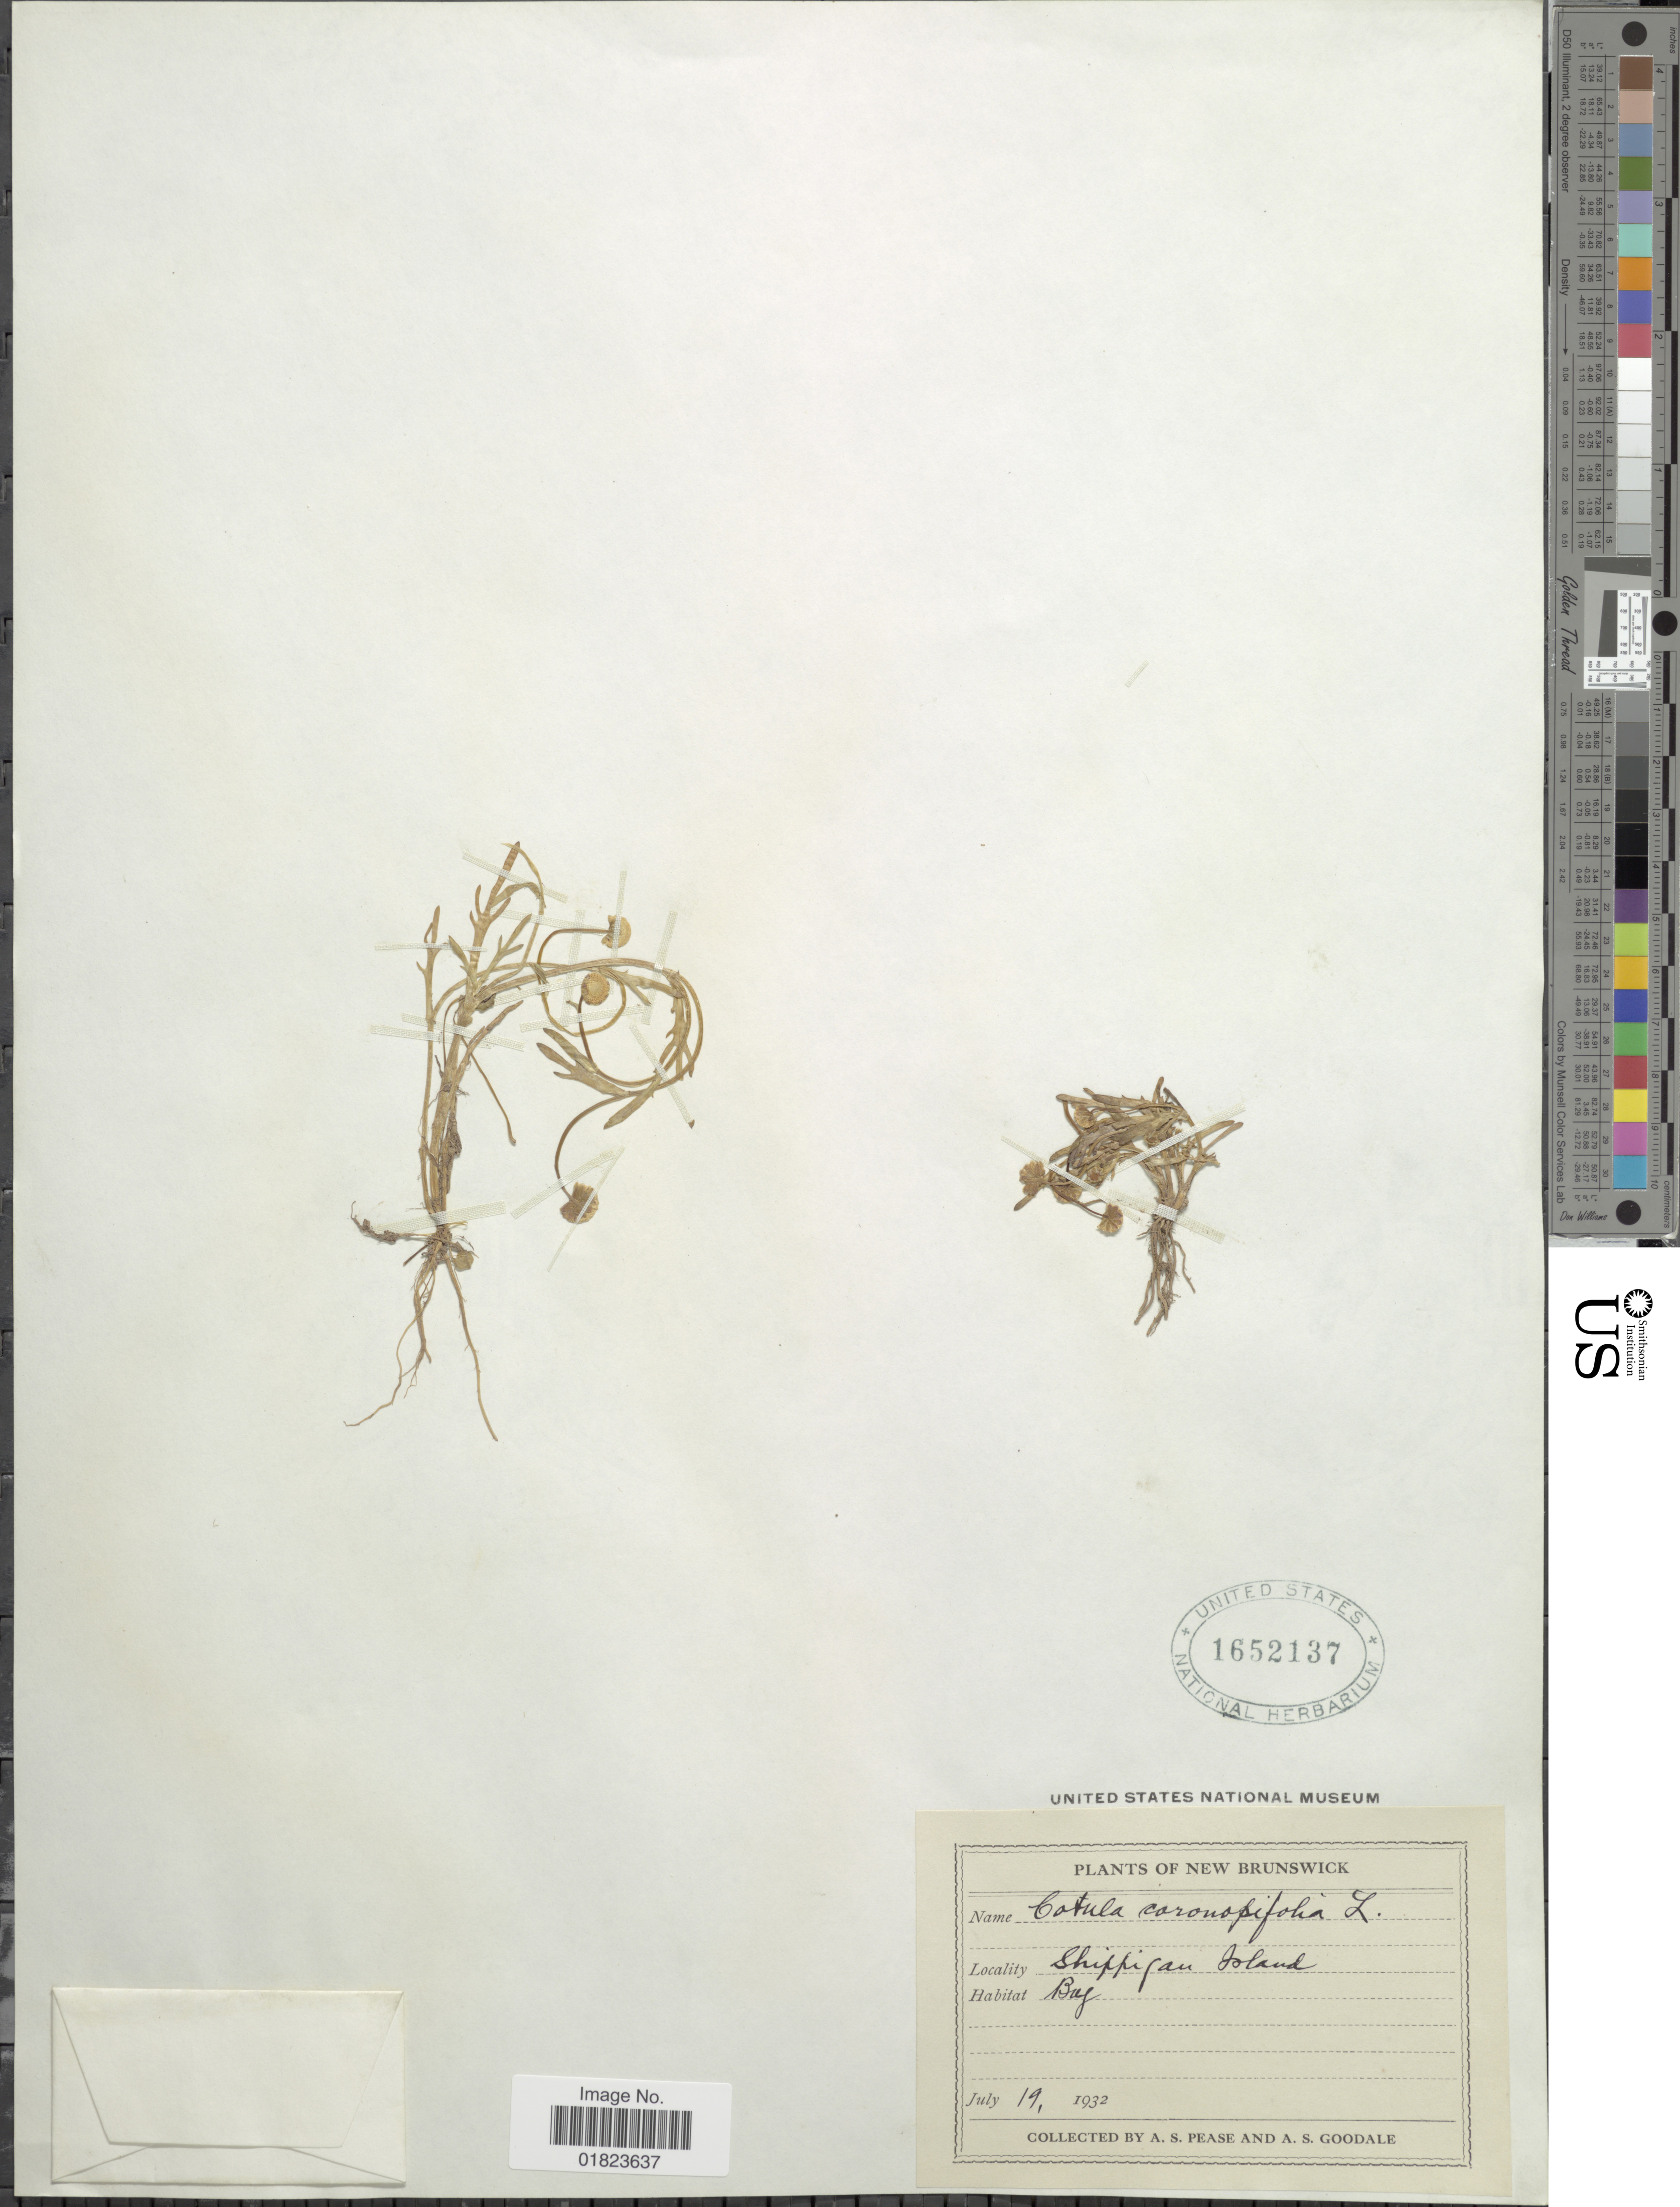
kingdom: Plantae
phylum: Tracheophyta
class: Magnoliopsida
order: Asterales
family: Asteraceae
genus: Cotula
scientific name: Cotula coronopifolia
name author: L.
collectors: A. S. Pease & A. Goodale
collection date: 1932-07-19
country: Canada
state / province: New Brunswick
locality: New Brunswick, Shippigan (Shippagan) Island. Bay.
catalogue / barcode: US 1652137